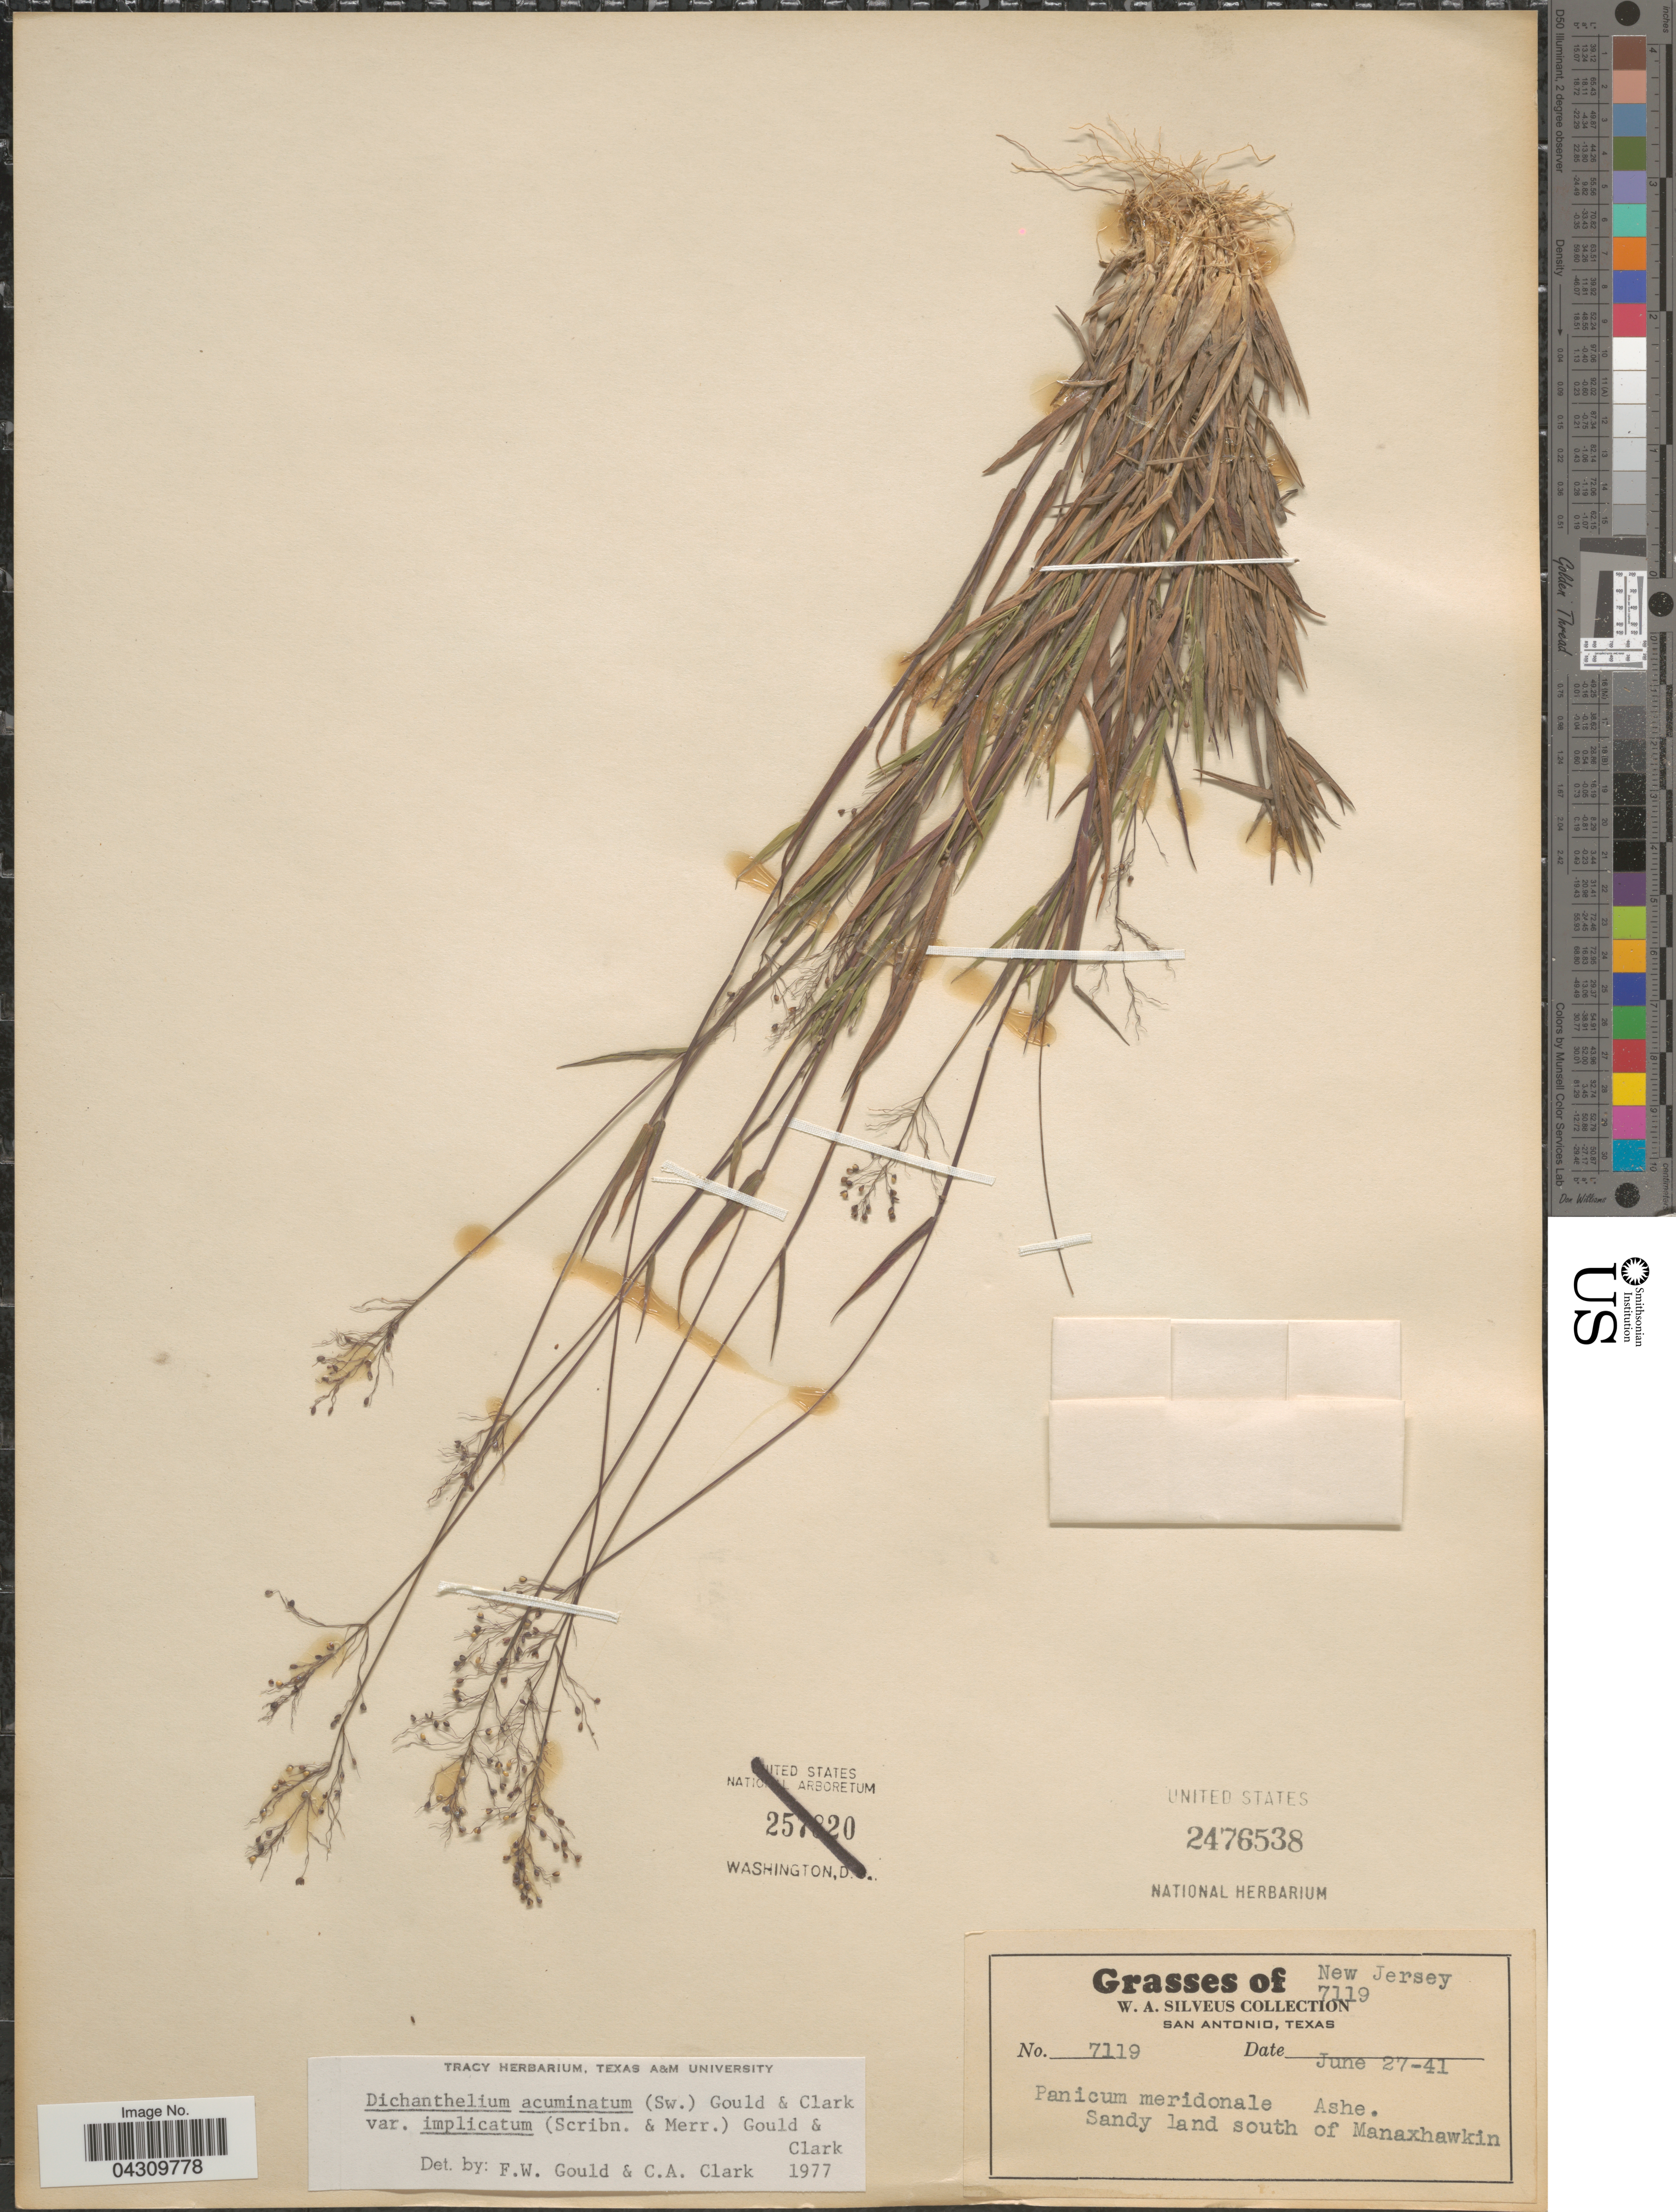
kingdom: Plantae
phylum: Tracheophyta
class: Liliopsida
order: Poales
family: Poaceae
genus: Dichanthelium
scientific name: Dichanthelium acuminatum var. acuminatum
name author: (Sw.) Gould & C.A. Clark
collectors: W. Silveus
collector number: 7119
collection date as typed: Transcribed d/m/y: 27/6/41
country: United States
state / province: New Jersey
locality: Sandy land south of Manaxhawkin.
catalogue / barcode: US 2476538